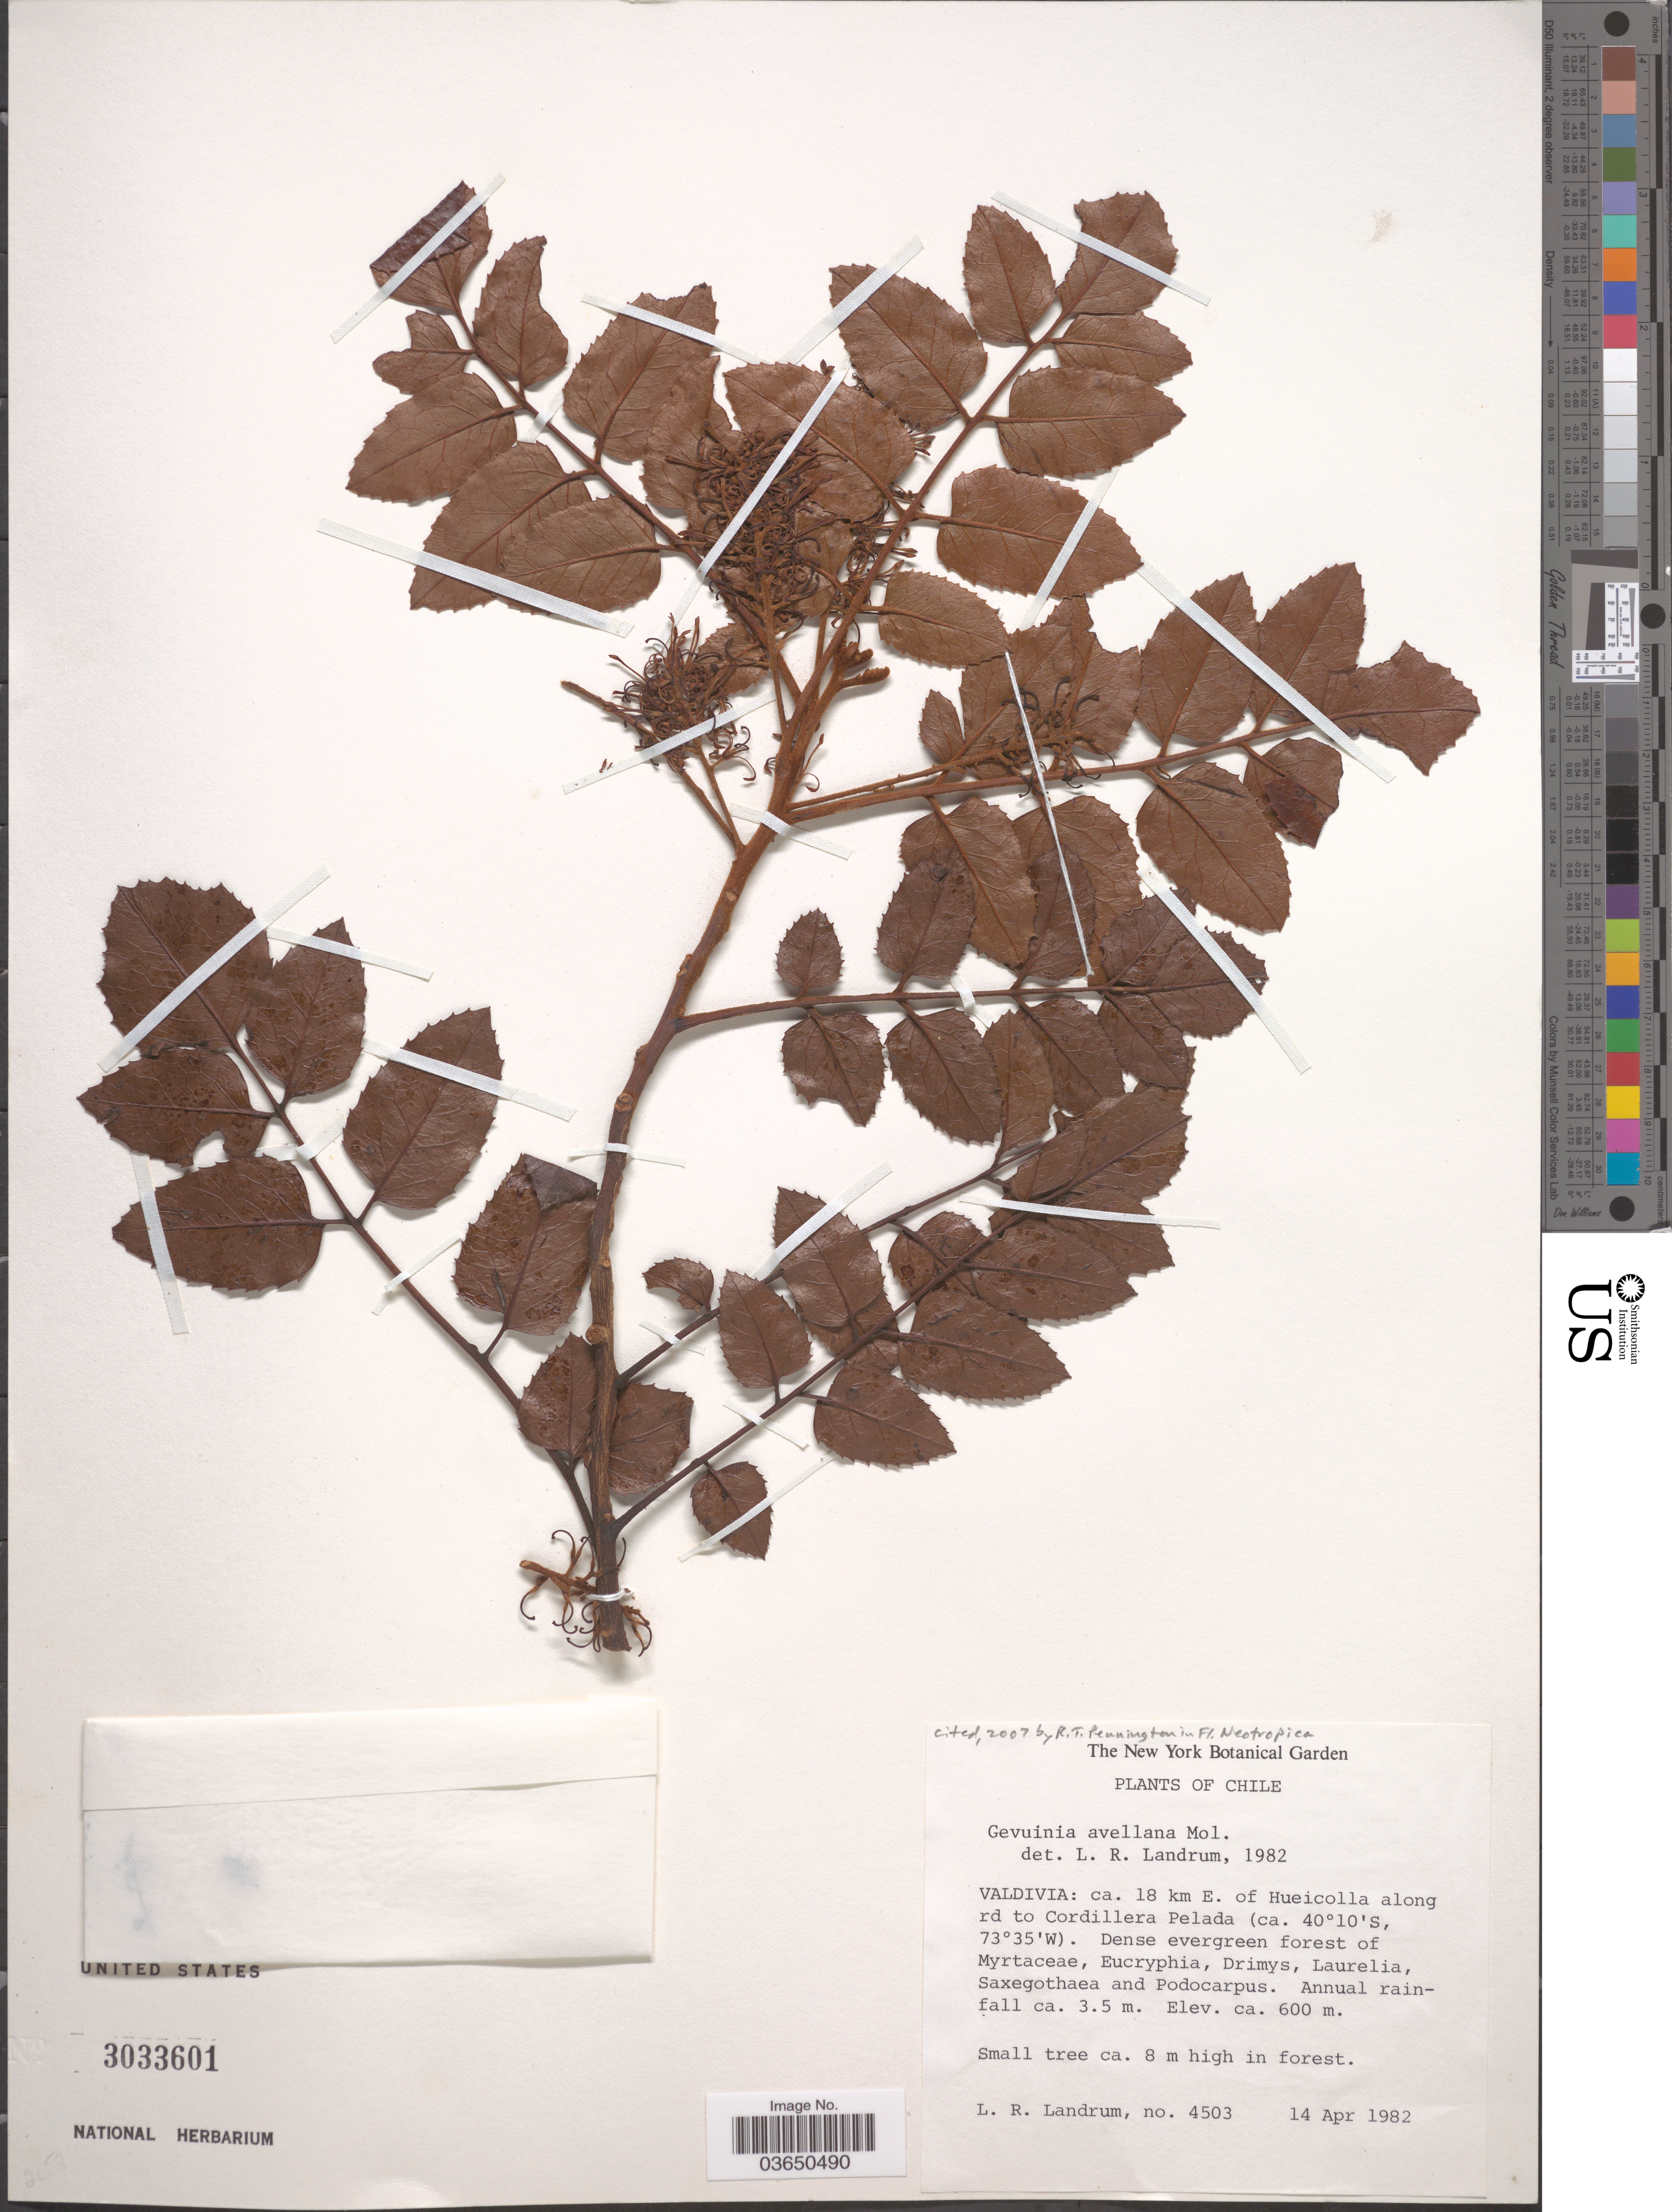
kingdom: Plantae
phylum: Tracheophyta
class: Magnoliopsida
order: Proteales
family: Proteaceae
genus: Gevuina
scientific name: Gevuina avellana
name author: Molina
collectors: L. R. Landrum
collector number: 4503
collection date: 1982-04-14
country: Chile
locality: Valdivia: ca. 18 km E. of Hueicolla along rd to Cordillera Pelada.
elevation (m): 600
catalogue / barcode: US 3033601